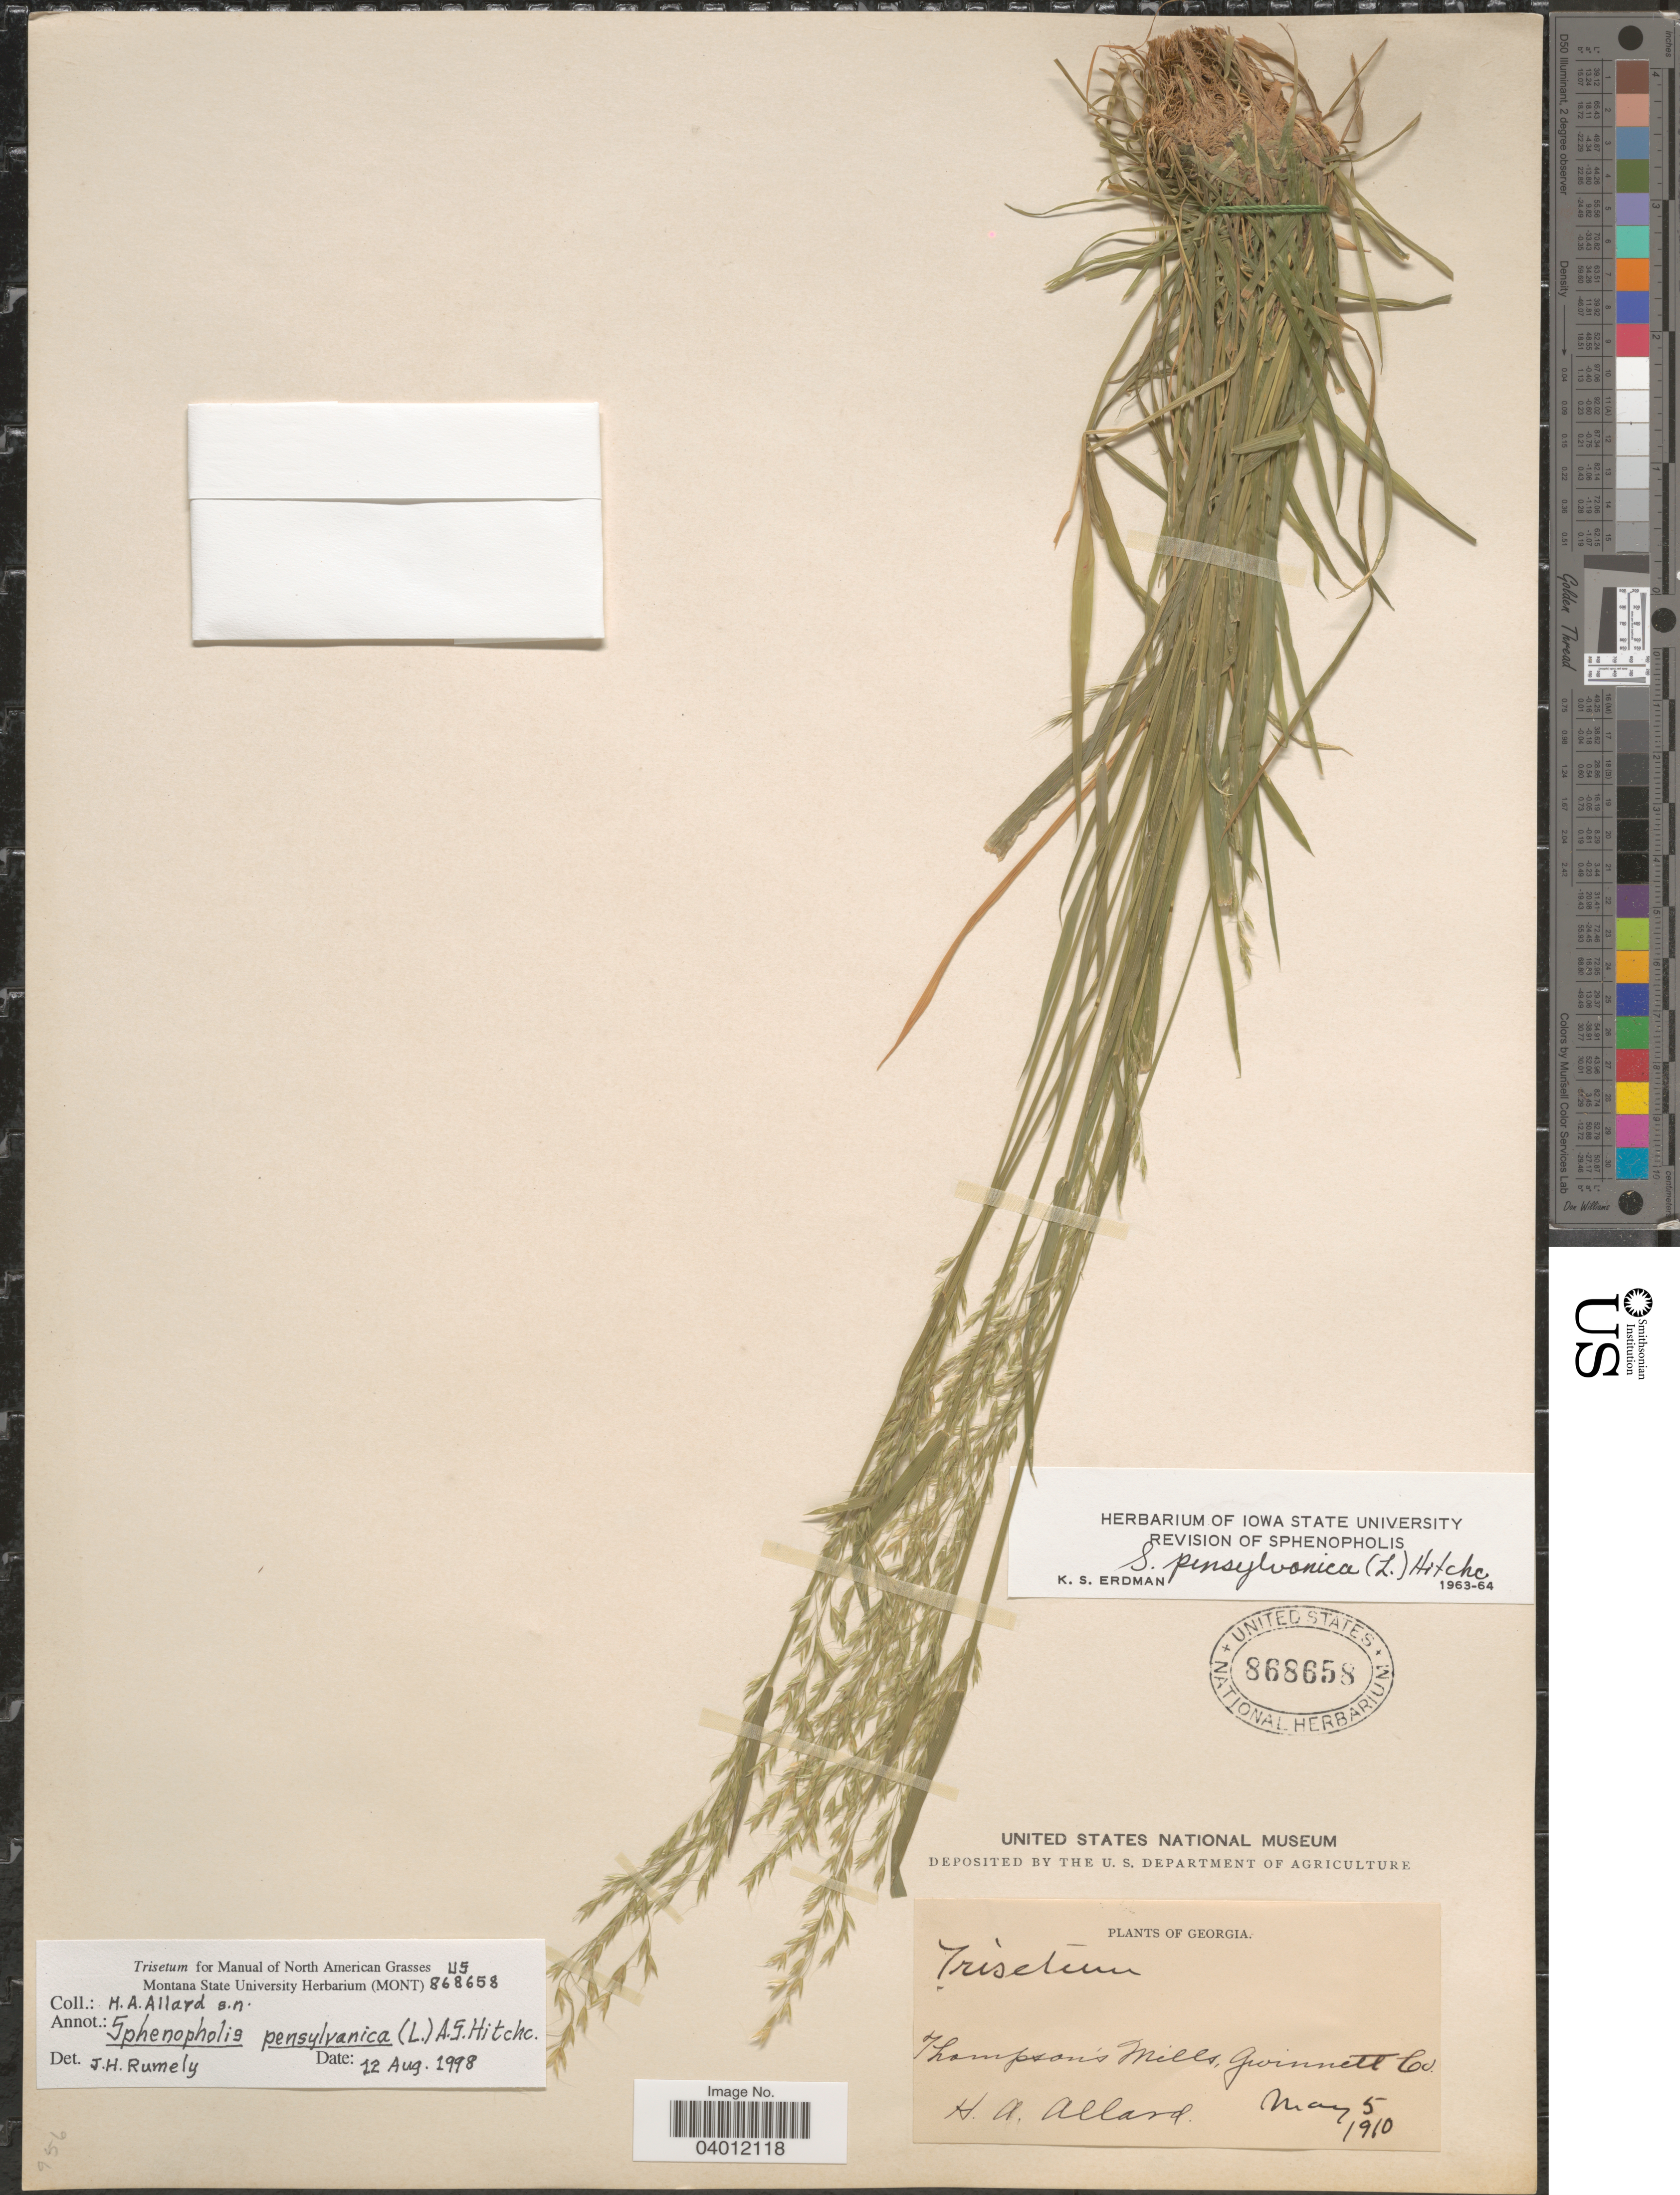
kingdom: Plantae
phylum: Tracheophyta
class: Liliopsida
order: Poales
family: Poaceae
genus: Sphenopholis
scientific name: Sphenopholis pensylvanica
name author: (L.) Hitchc.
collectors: H. A. Allard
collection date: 1910-05-05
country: United States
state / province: Georgia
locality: Thompson's Mills, Gwinnett Co.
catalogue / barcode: US 868658